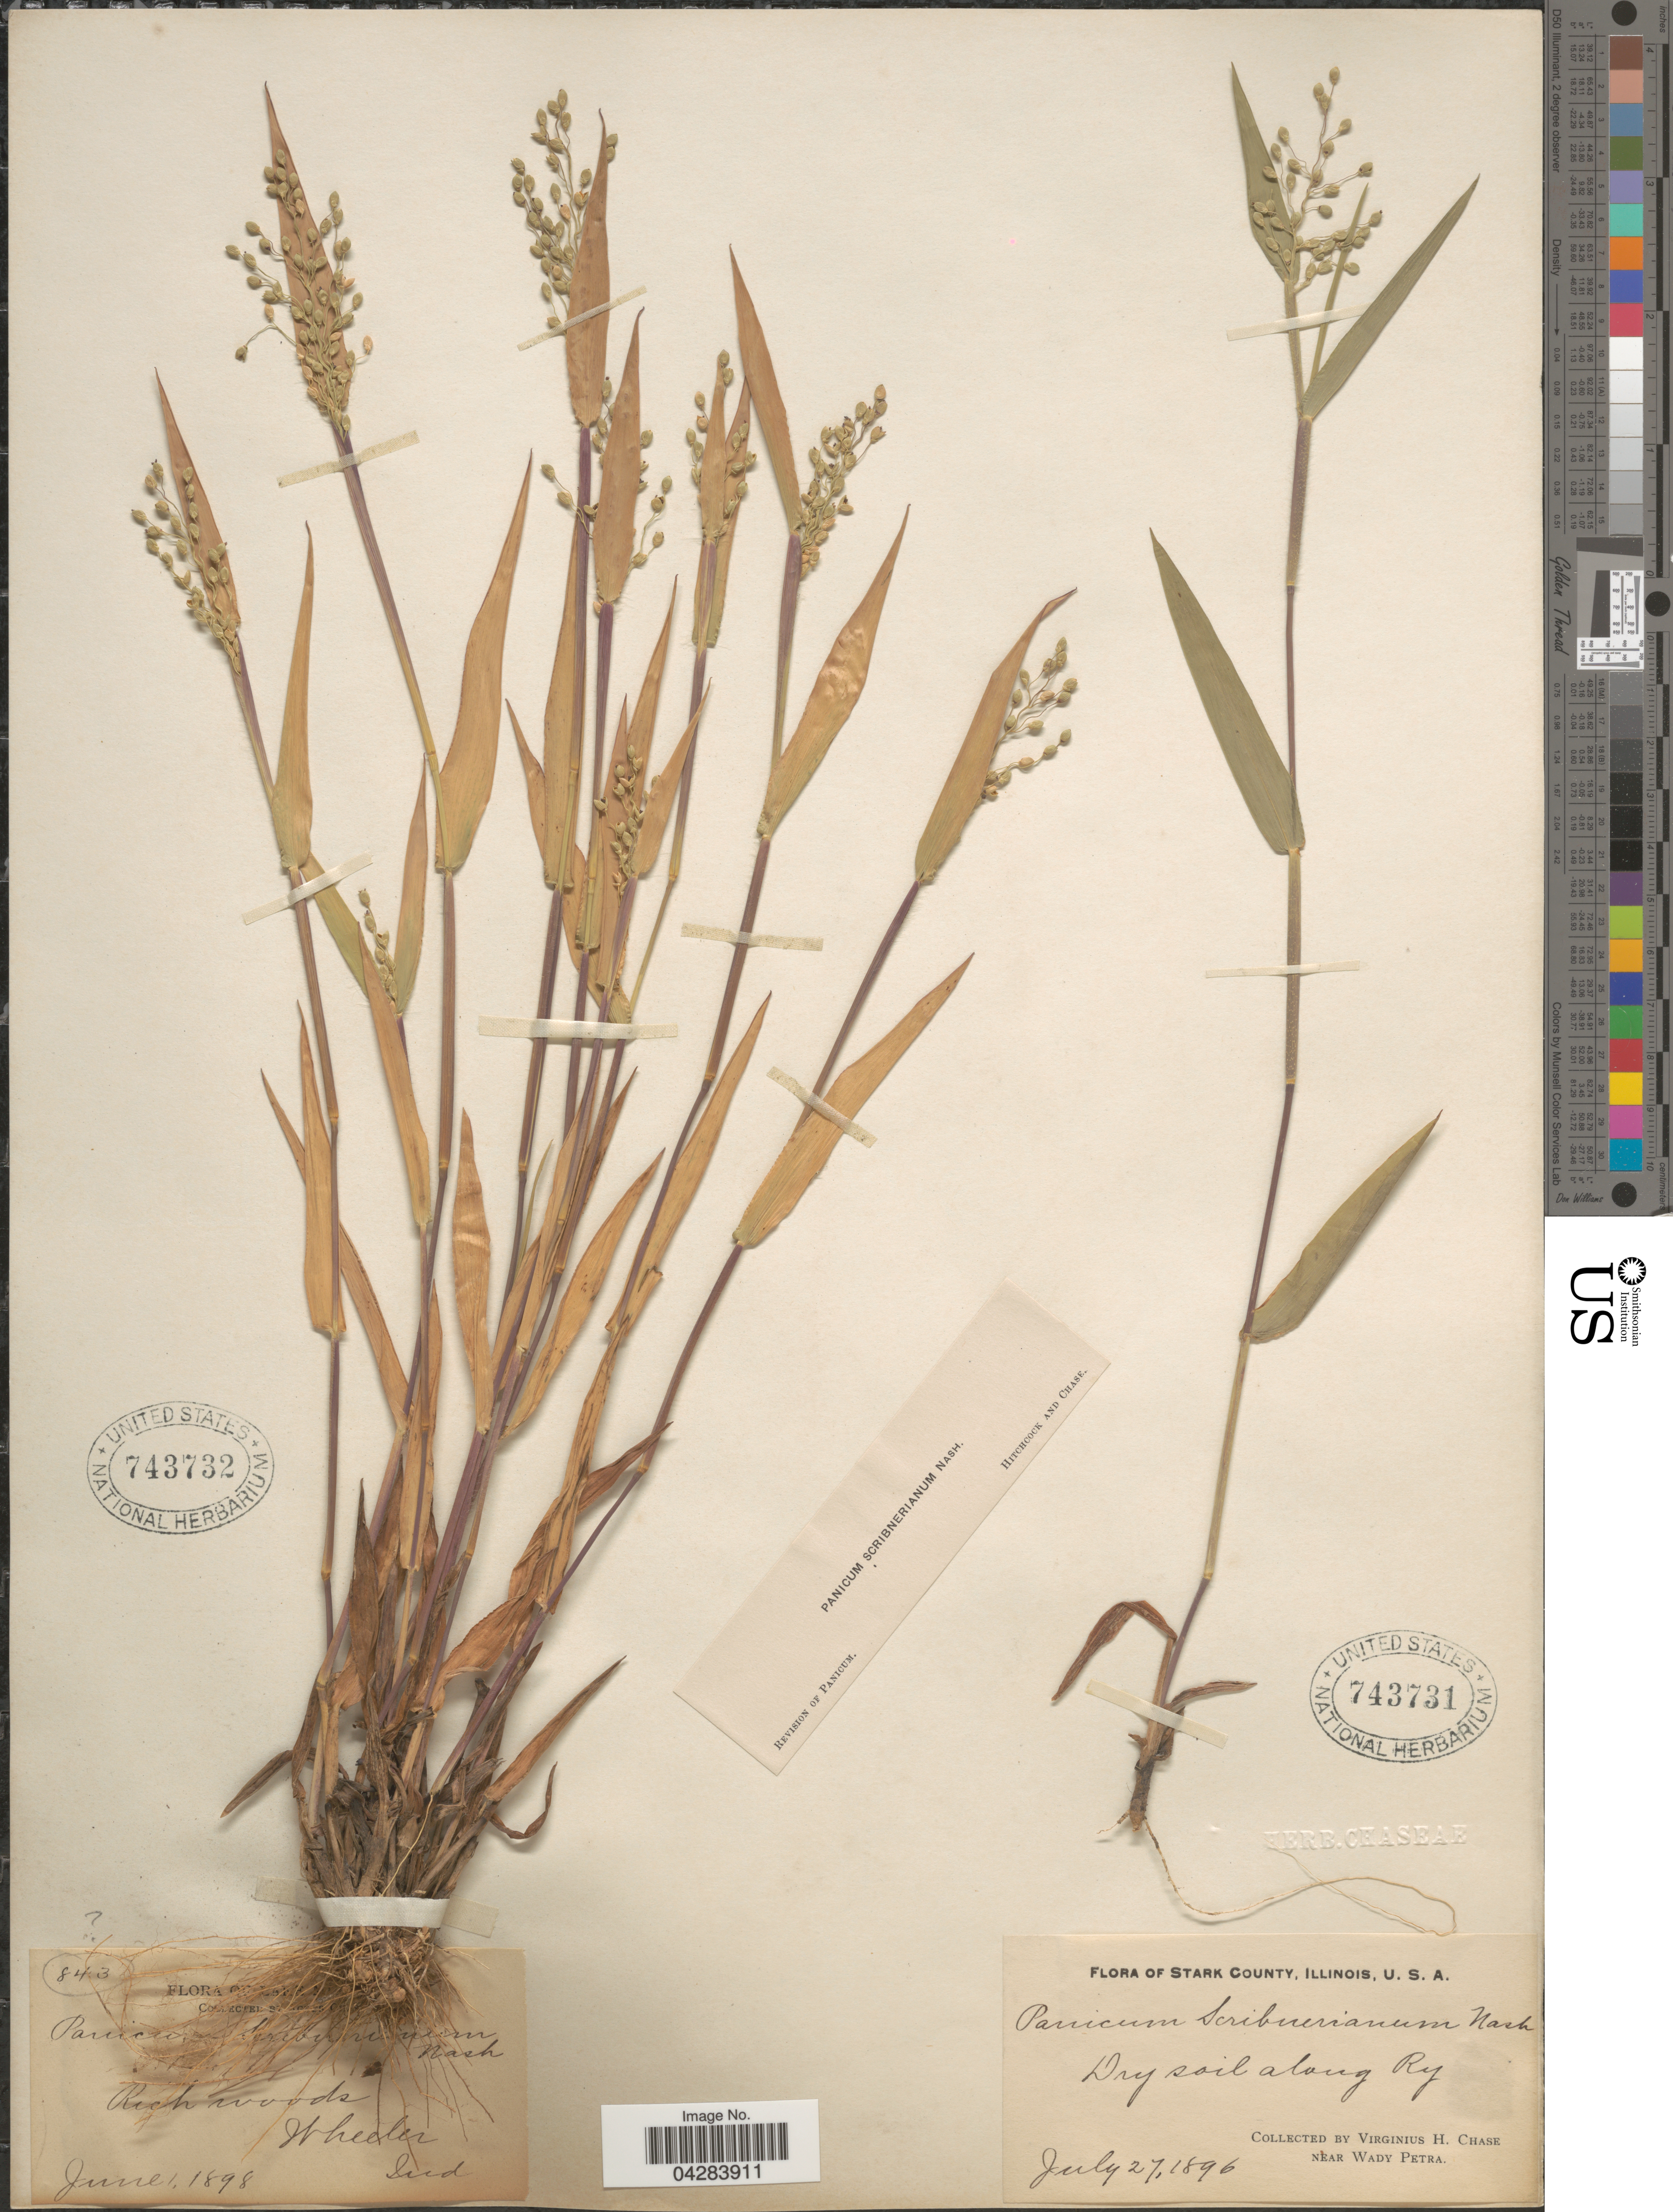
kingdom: Plantae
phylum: Tracheophyta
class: Liliopsida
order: Poales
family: Poaceae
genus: Dichanthelium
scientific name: Dichanthelium oligosanthes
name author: (Schult.) Gould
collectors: A. Chase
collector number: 843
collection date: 1898-06-01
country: United States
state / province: Indiana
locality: Lake Michigan, Wheeler.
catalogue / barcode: US 743732